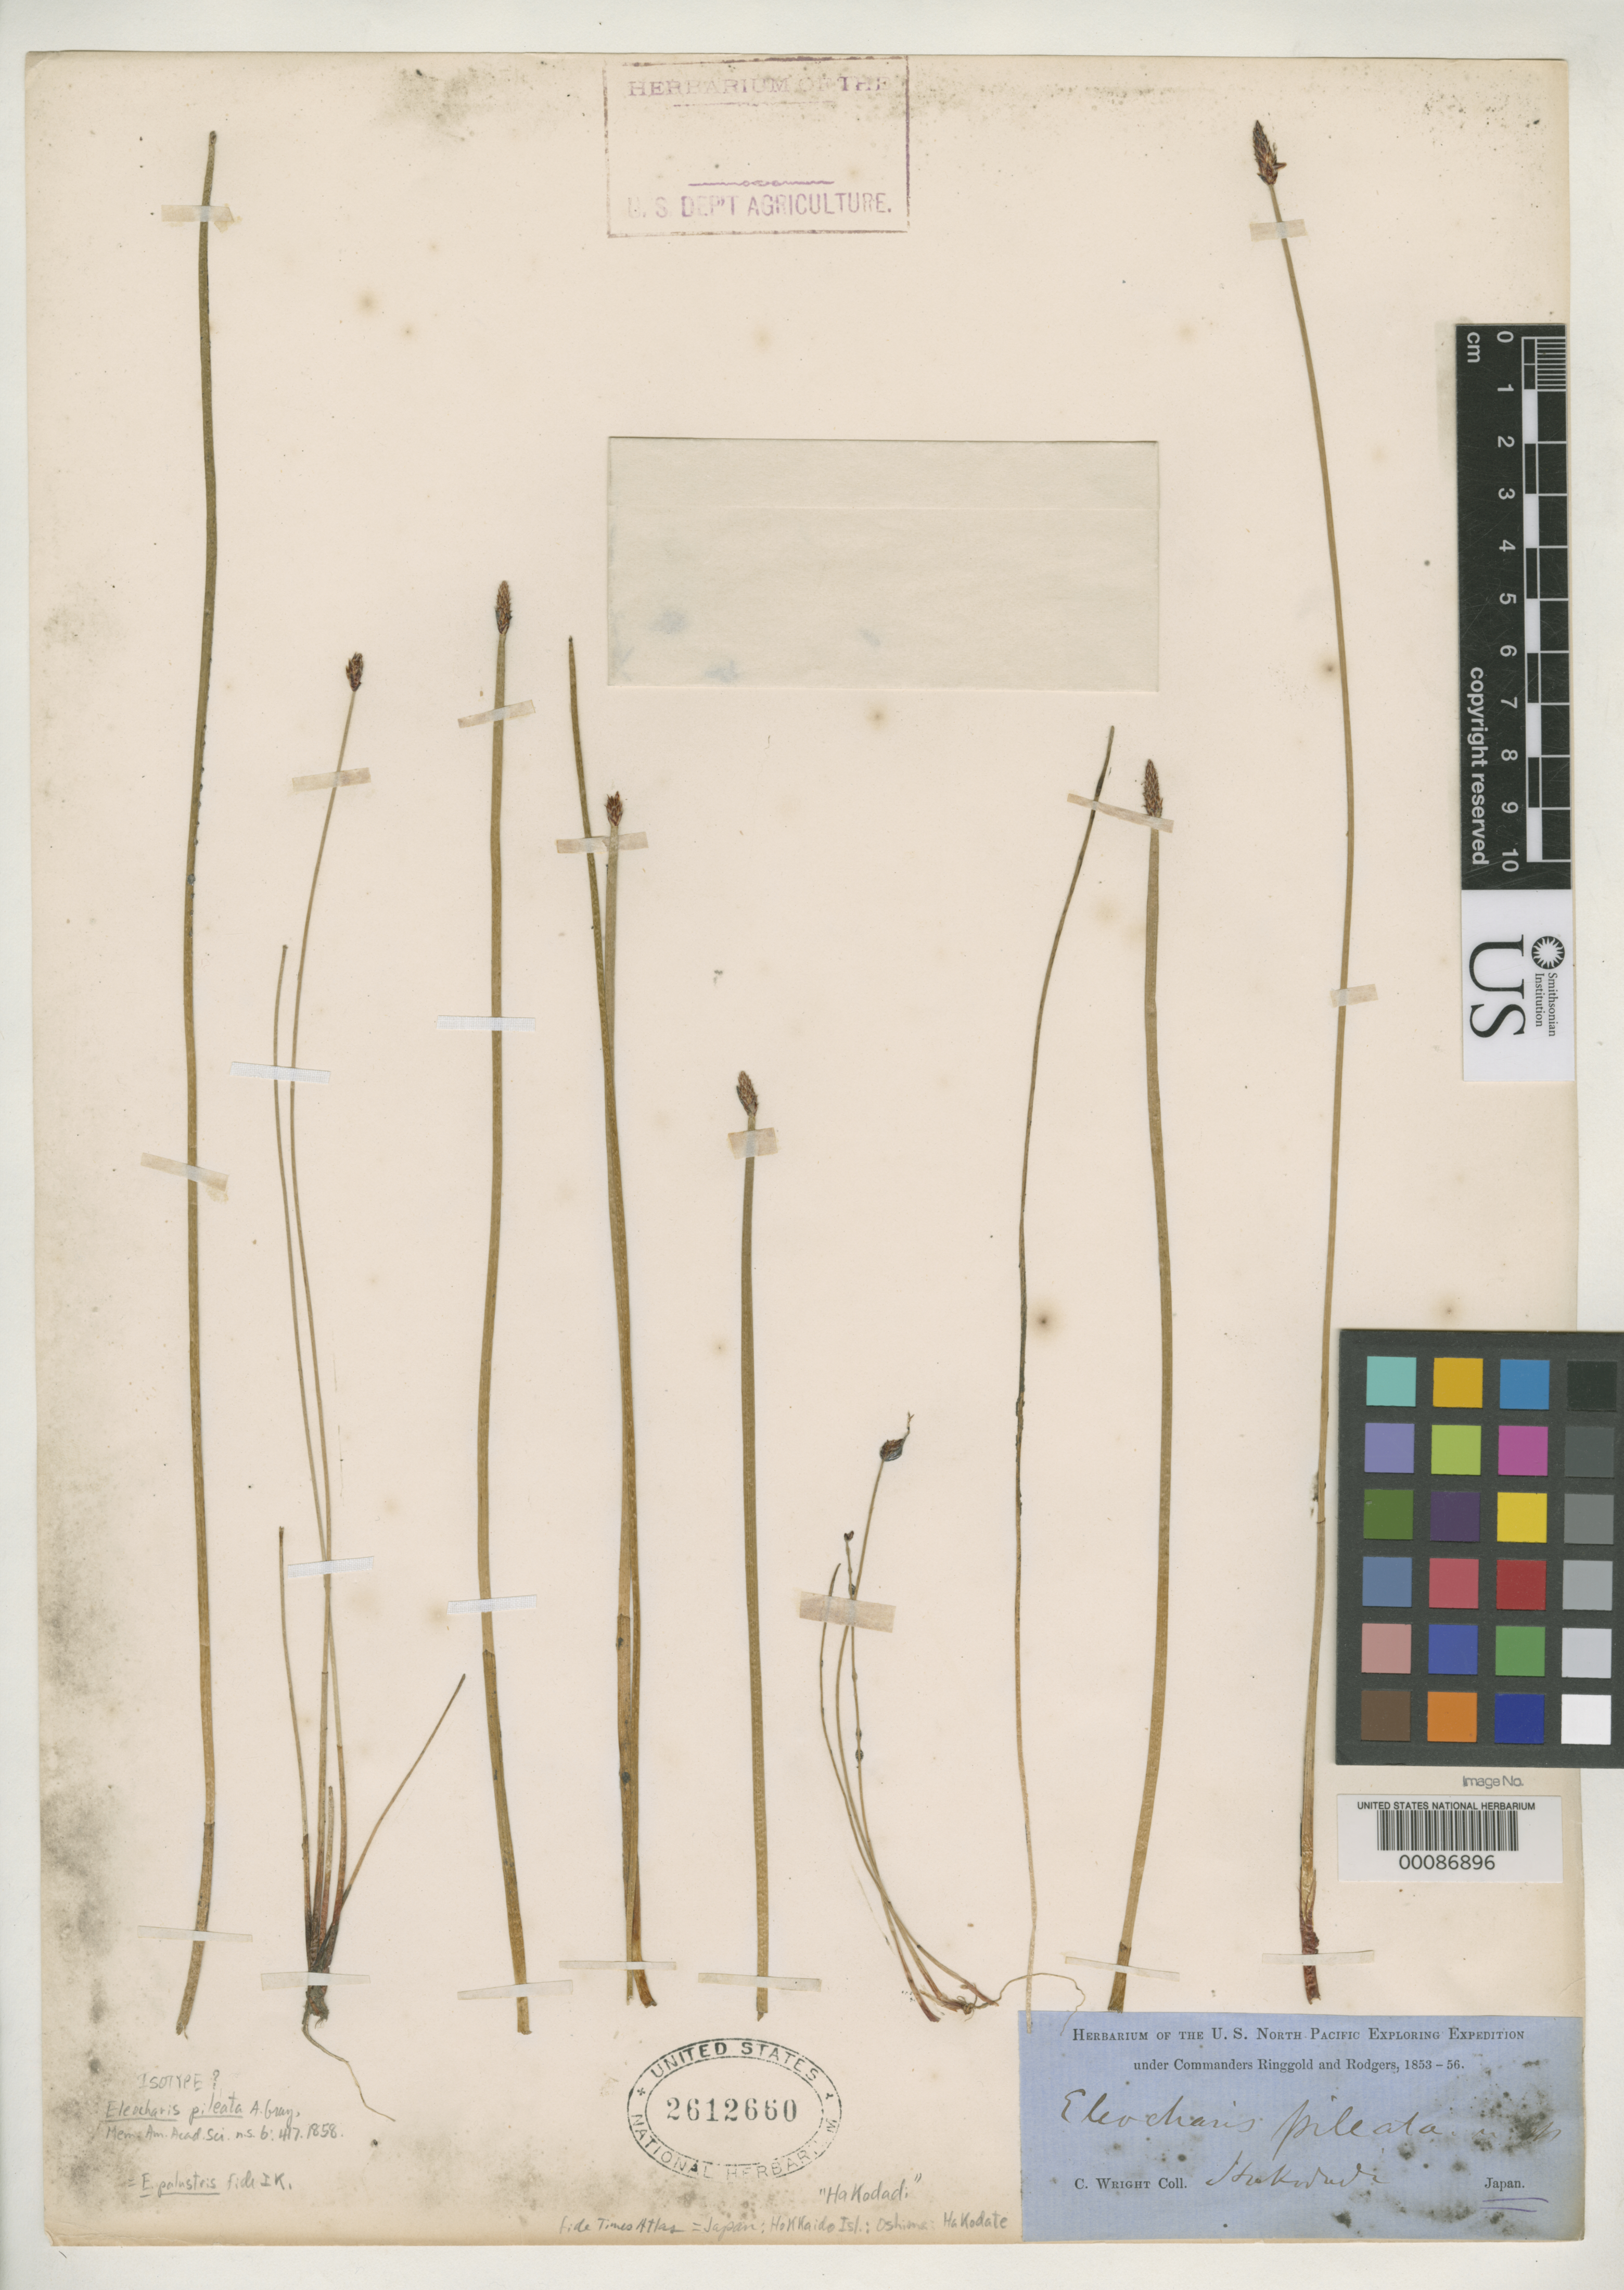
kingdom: Plantae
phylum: Tracheophyta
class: Liliopsida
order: Poales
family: Cyperaceae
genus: Eleocharis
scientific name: Eleocharis pileata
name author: A. Gray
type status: Isotype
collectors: C. Wright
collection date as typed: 1853 to -- --- 1856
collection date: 1853/1856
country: Japan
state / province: Hokkaido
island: Hokkaido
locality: Oshima and Hakodate.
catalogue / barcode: US 2612660